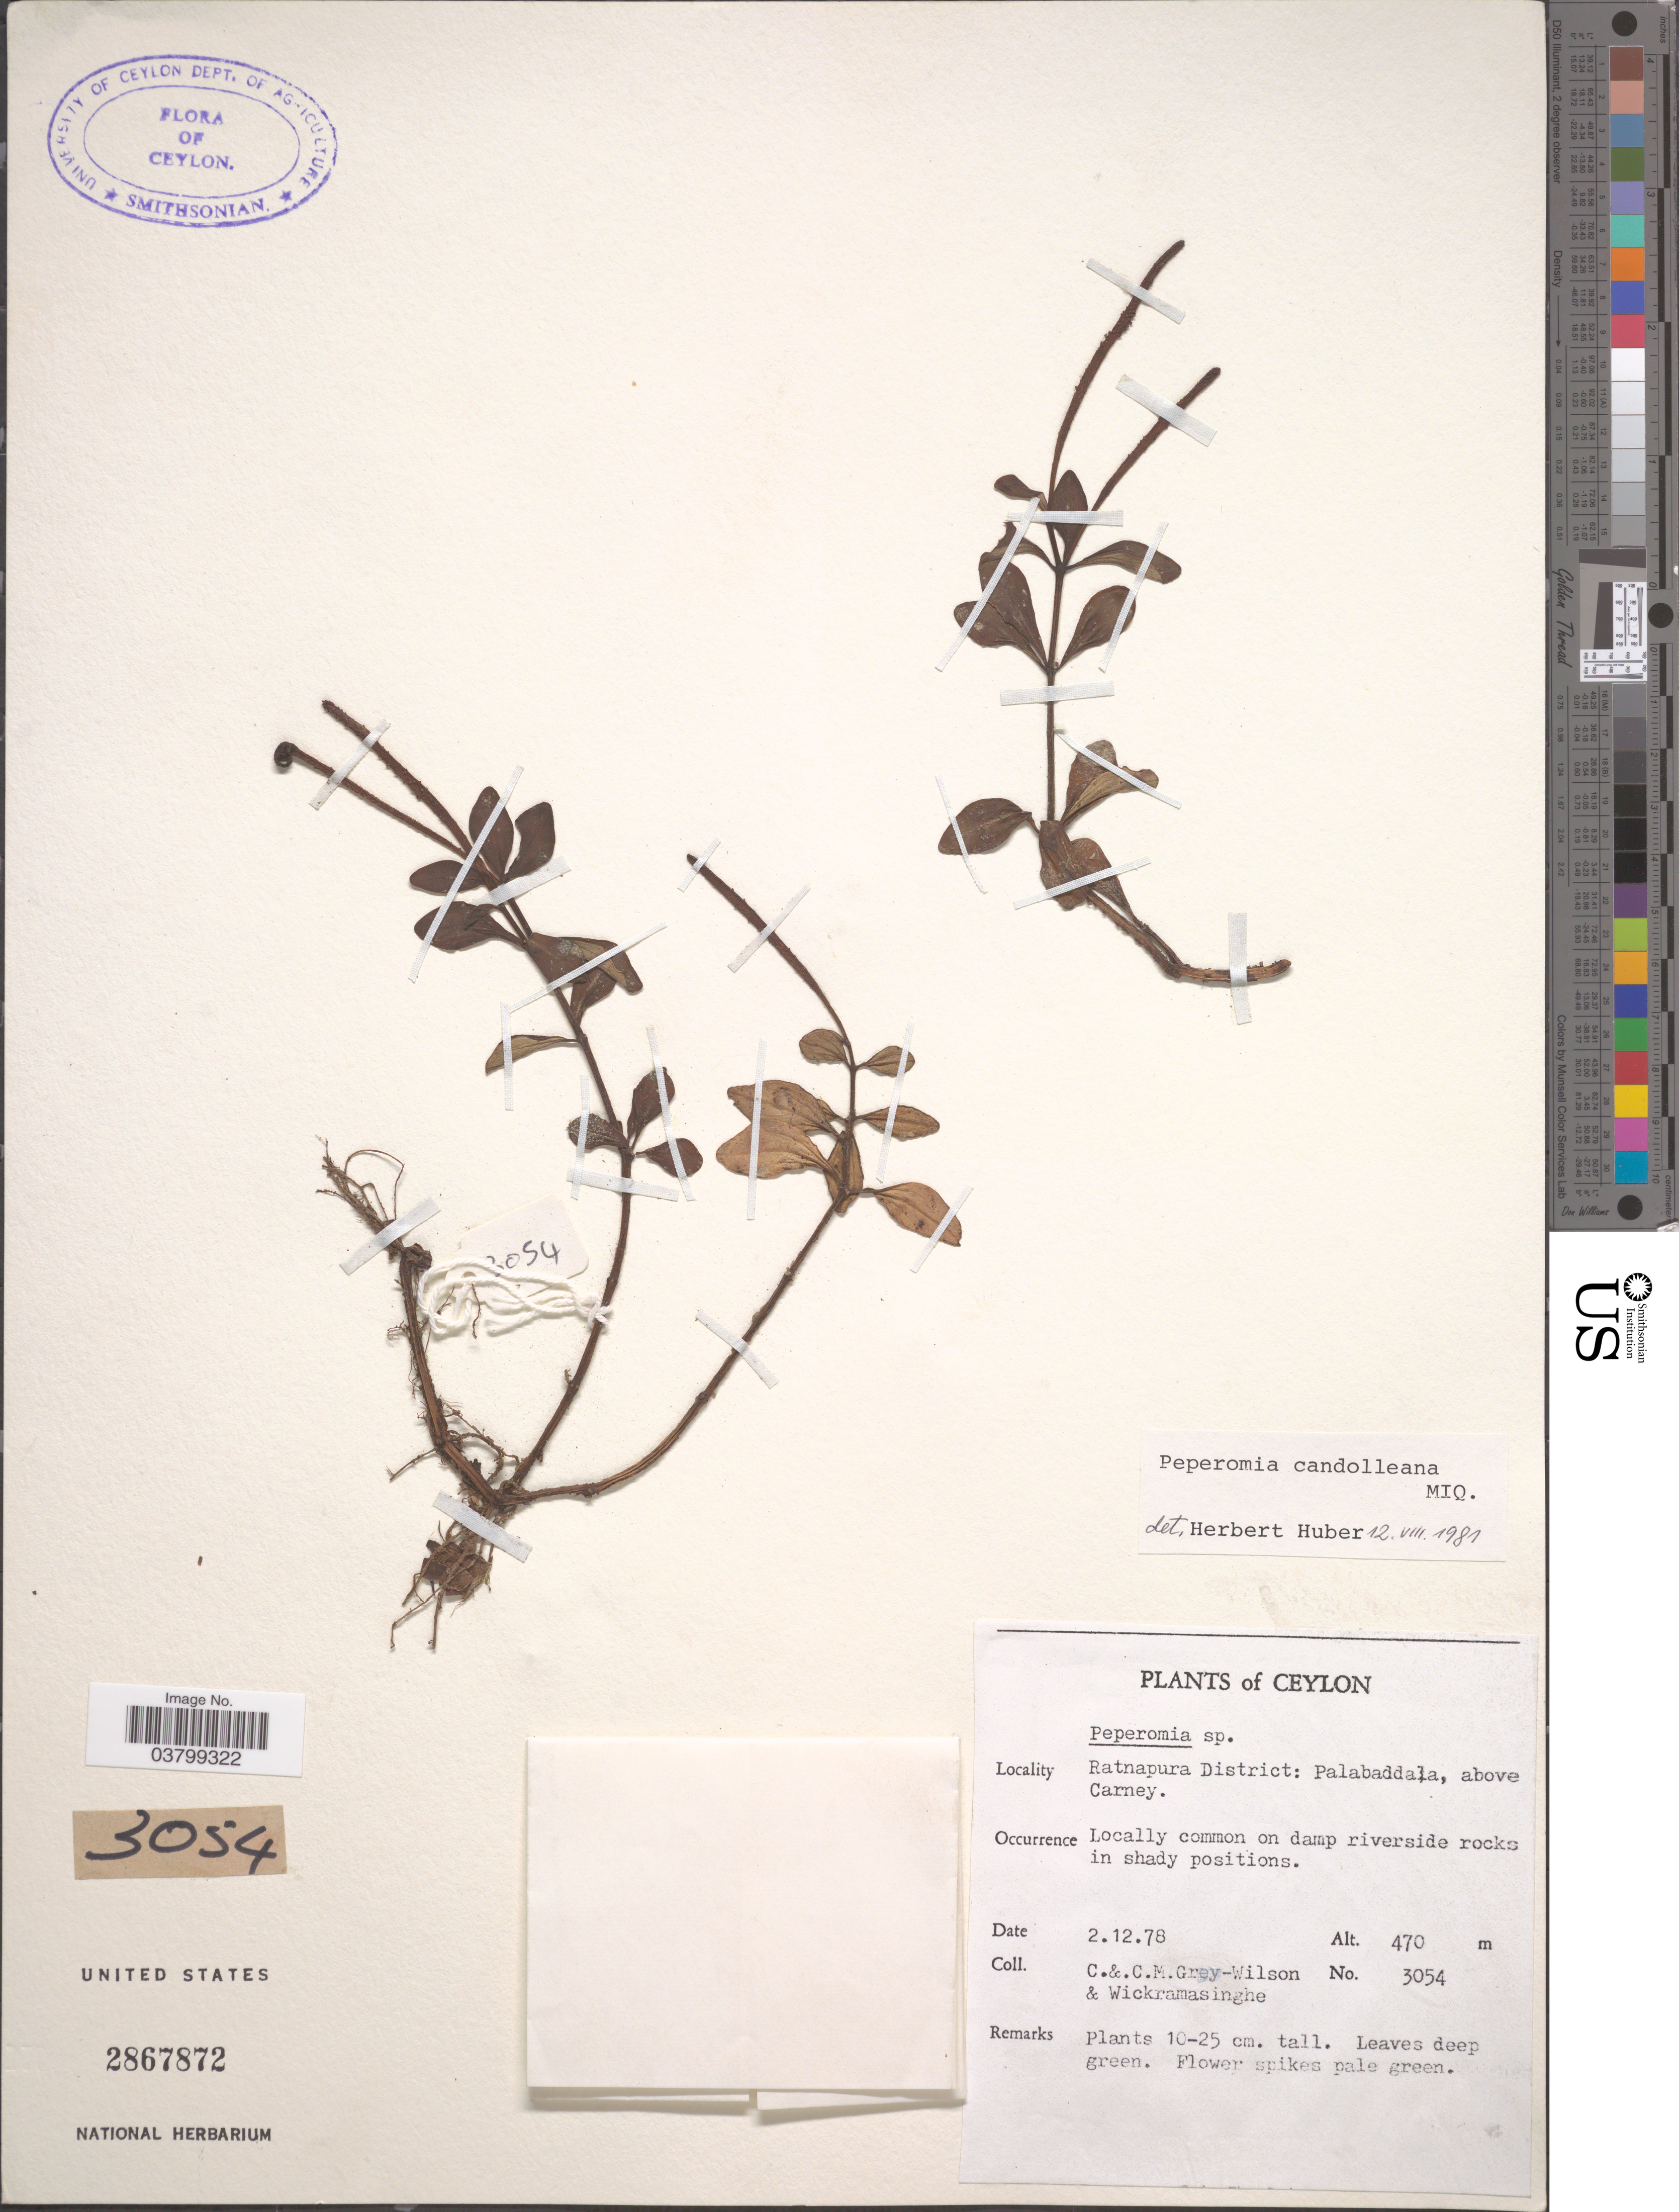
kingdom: Plantae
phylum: Tracheophyta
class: Magnoliopsida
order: Piperales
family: Piperaceae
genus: Peperomia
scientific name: Peperomia candolleana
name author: Miq.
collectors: C. Grey-Wilson, C. Grey-Wilson & -. Wickramasinghe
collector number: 6054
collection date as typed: Transcribed d/m/y: 2/12/78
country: Sri Lanka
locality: Ceylon. Ratnapura District: Palabaddala, above Carney. On damp riverside rocks in shady positions.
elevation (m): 470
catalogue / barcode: US 2867872